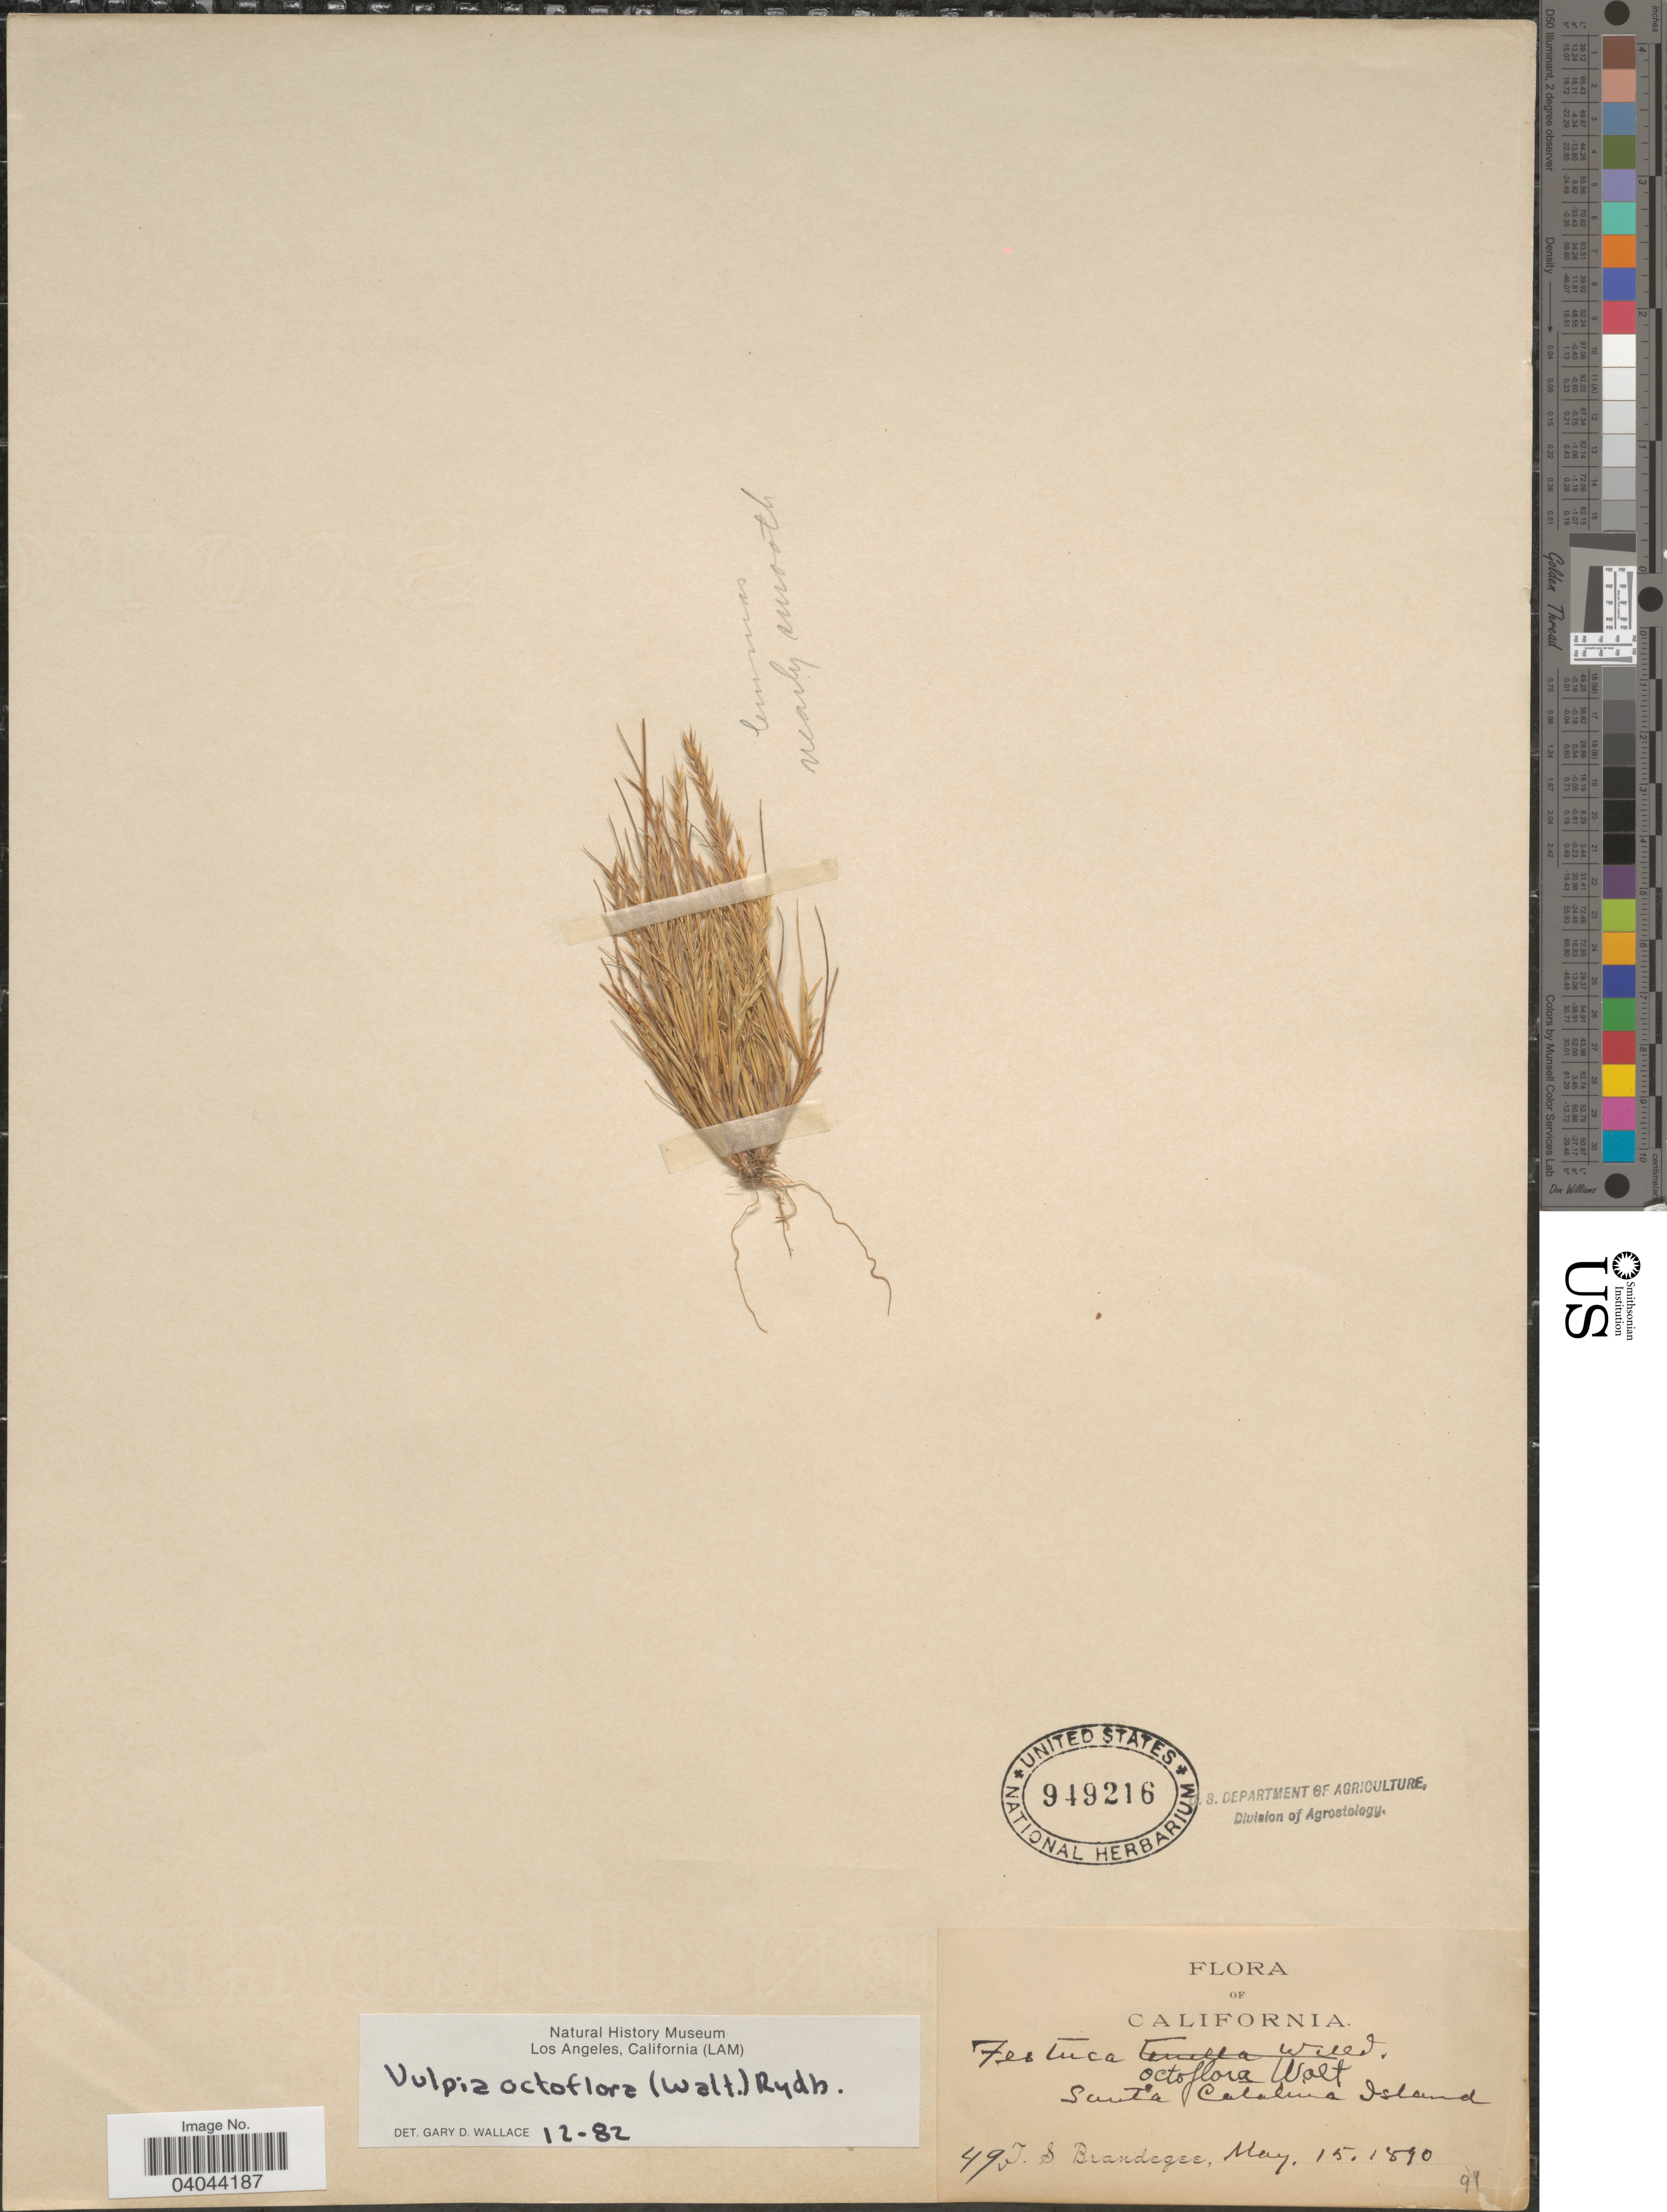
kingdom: Plantae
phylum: Tracheophyta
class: Liliopsida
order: Poales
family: Poaceae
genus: Festuca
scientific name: Festuca octoflora var. octoflora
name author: Walter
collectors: T. S. Brandegee (herbarium)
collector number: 49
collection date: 1890-05-15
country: United States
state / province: California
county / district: Los Angeles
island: Santa Catalina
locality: Santa Catalina Island.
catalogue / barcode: US 949216